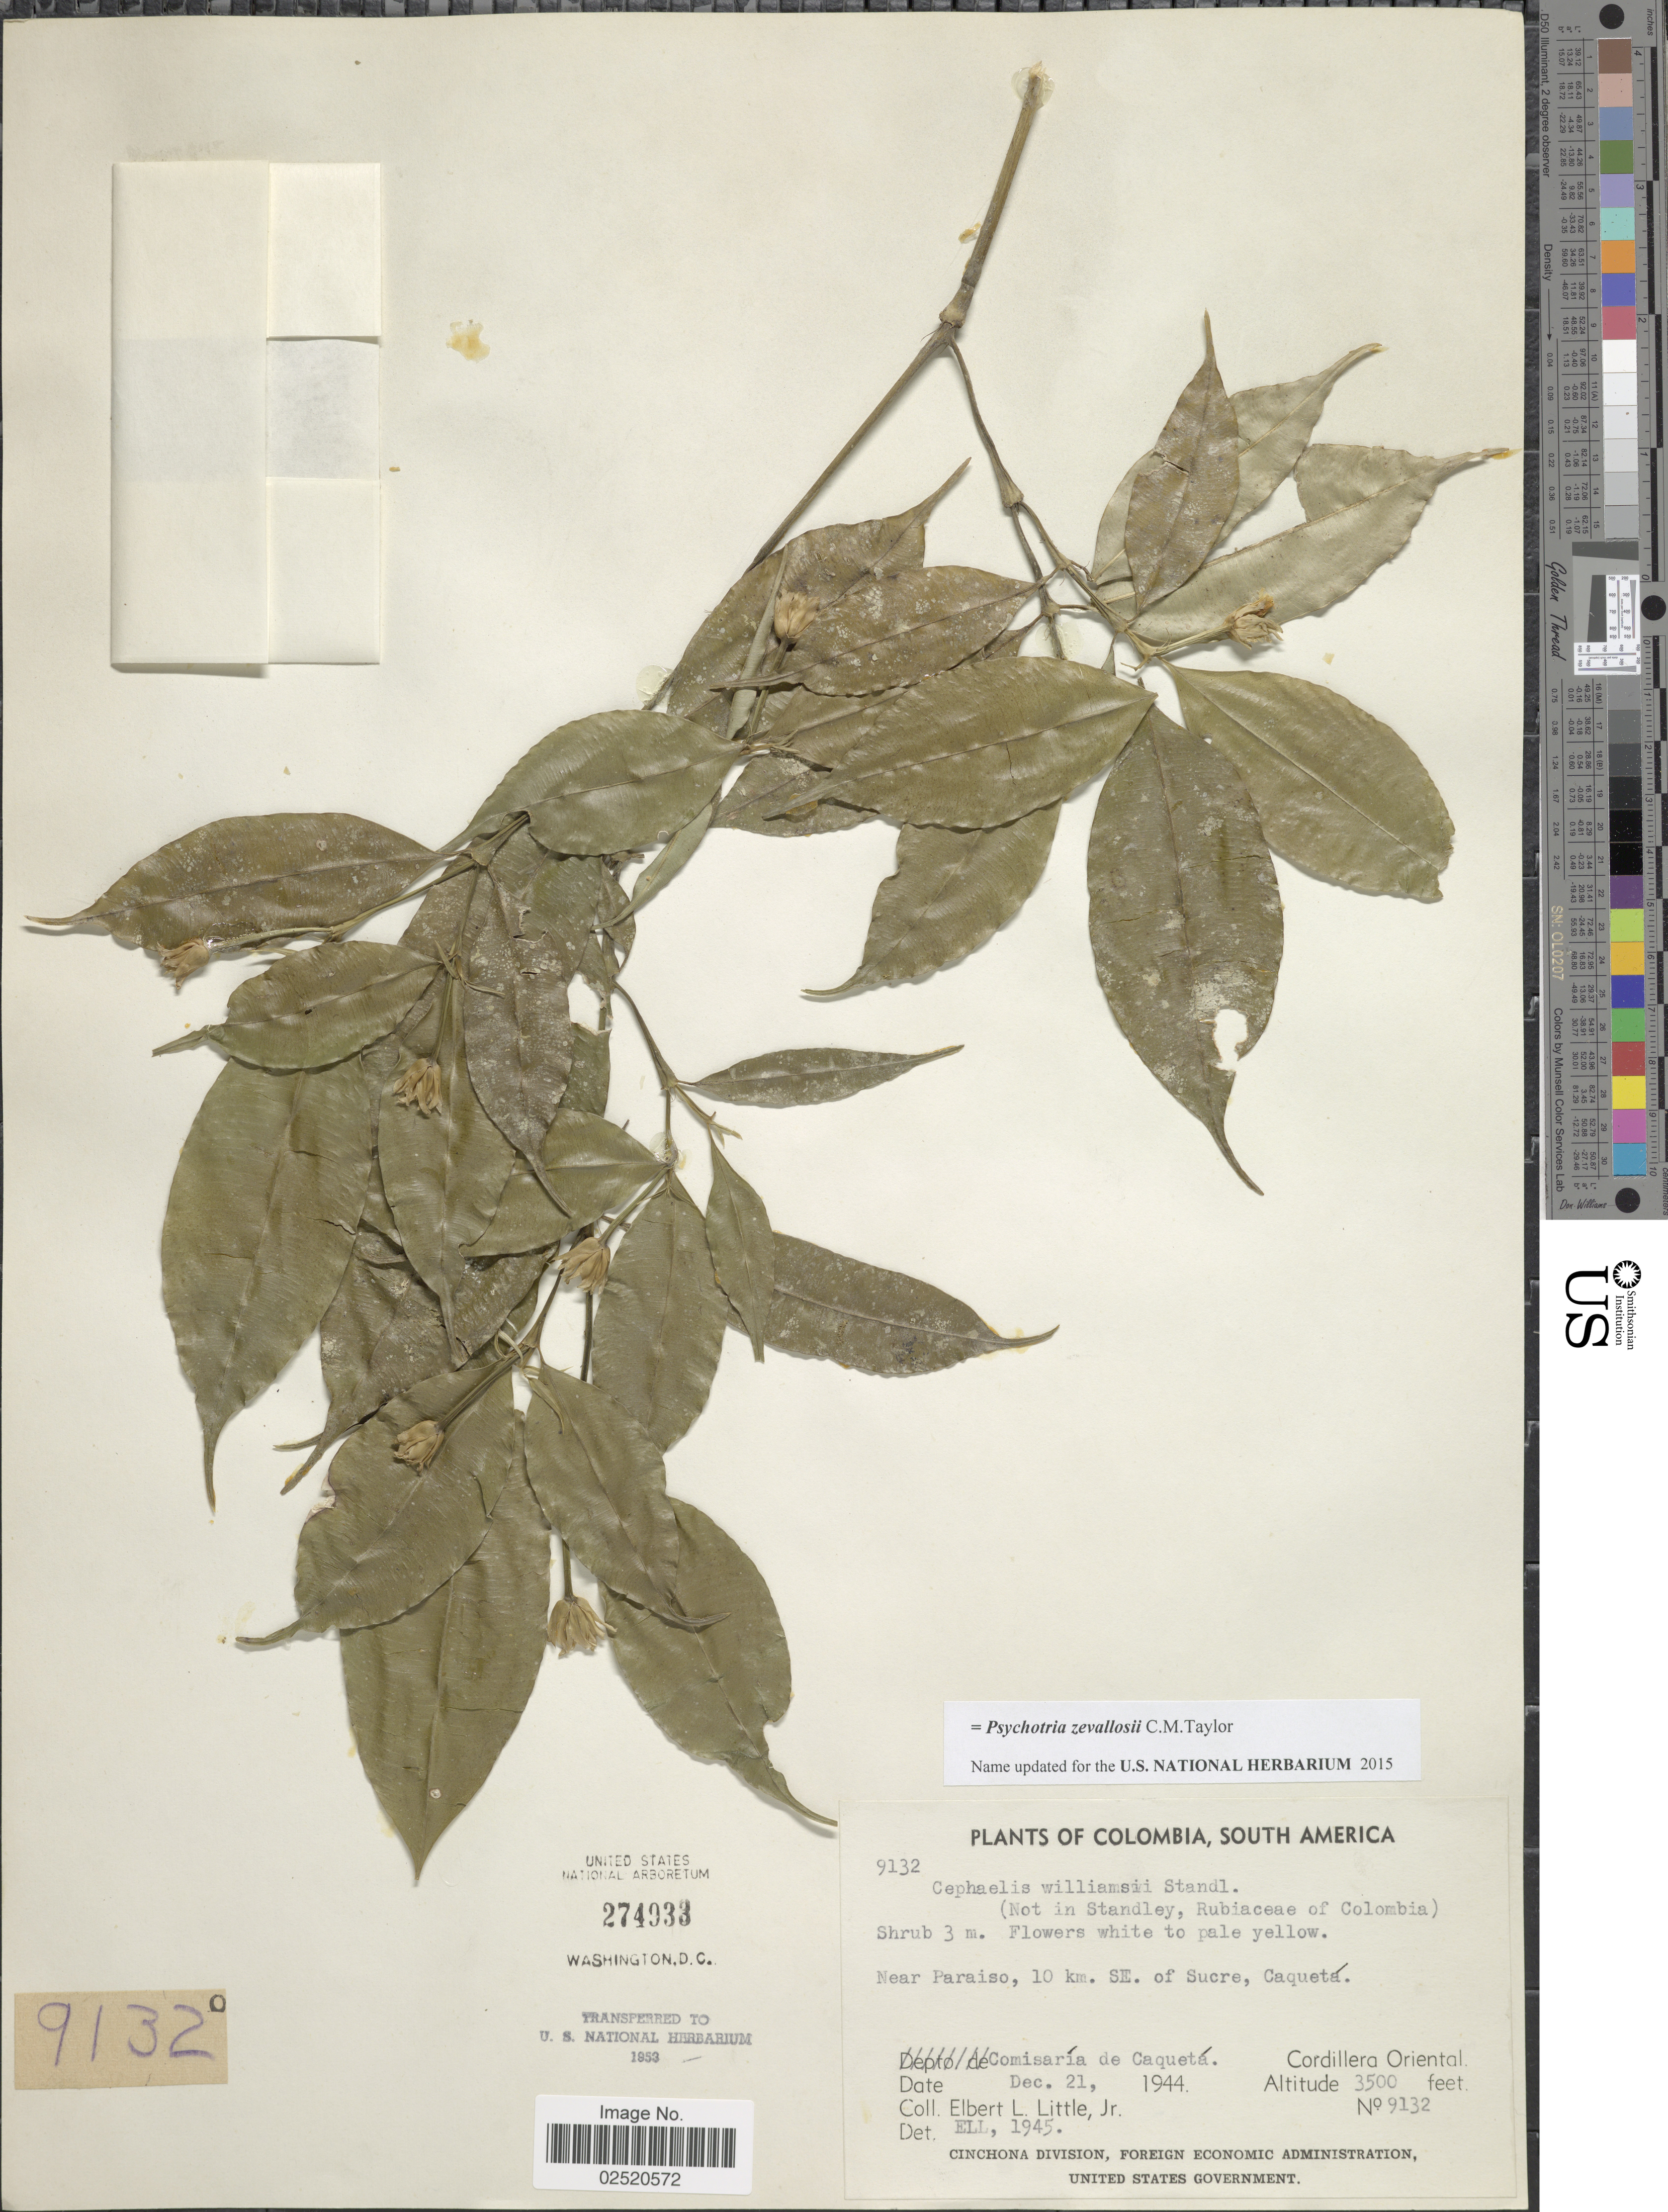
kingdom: Plantae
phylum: Tracheophyta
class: Magnoliopsida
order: Gentianales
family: Rubiaceae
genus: Psychotria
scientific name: Psychotria zevallosii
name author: C.M. Taylor in Brako & Zarucchi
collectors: E. L. Little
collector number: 9132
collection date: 1944-12-21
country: Colombia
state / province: Caquetá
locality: Near Paraiso, 10 km. SE. of Sucre, Caquetá, Cordillera Oriental.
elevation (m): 1067